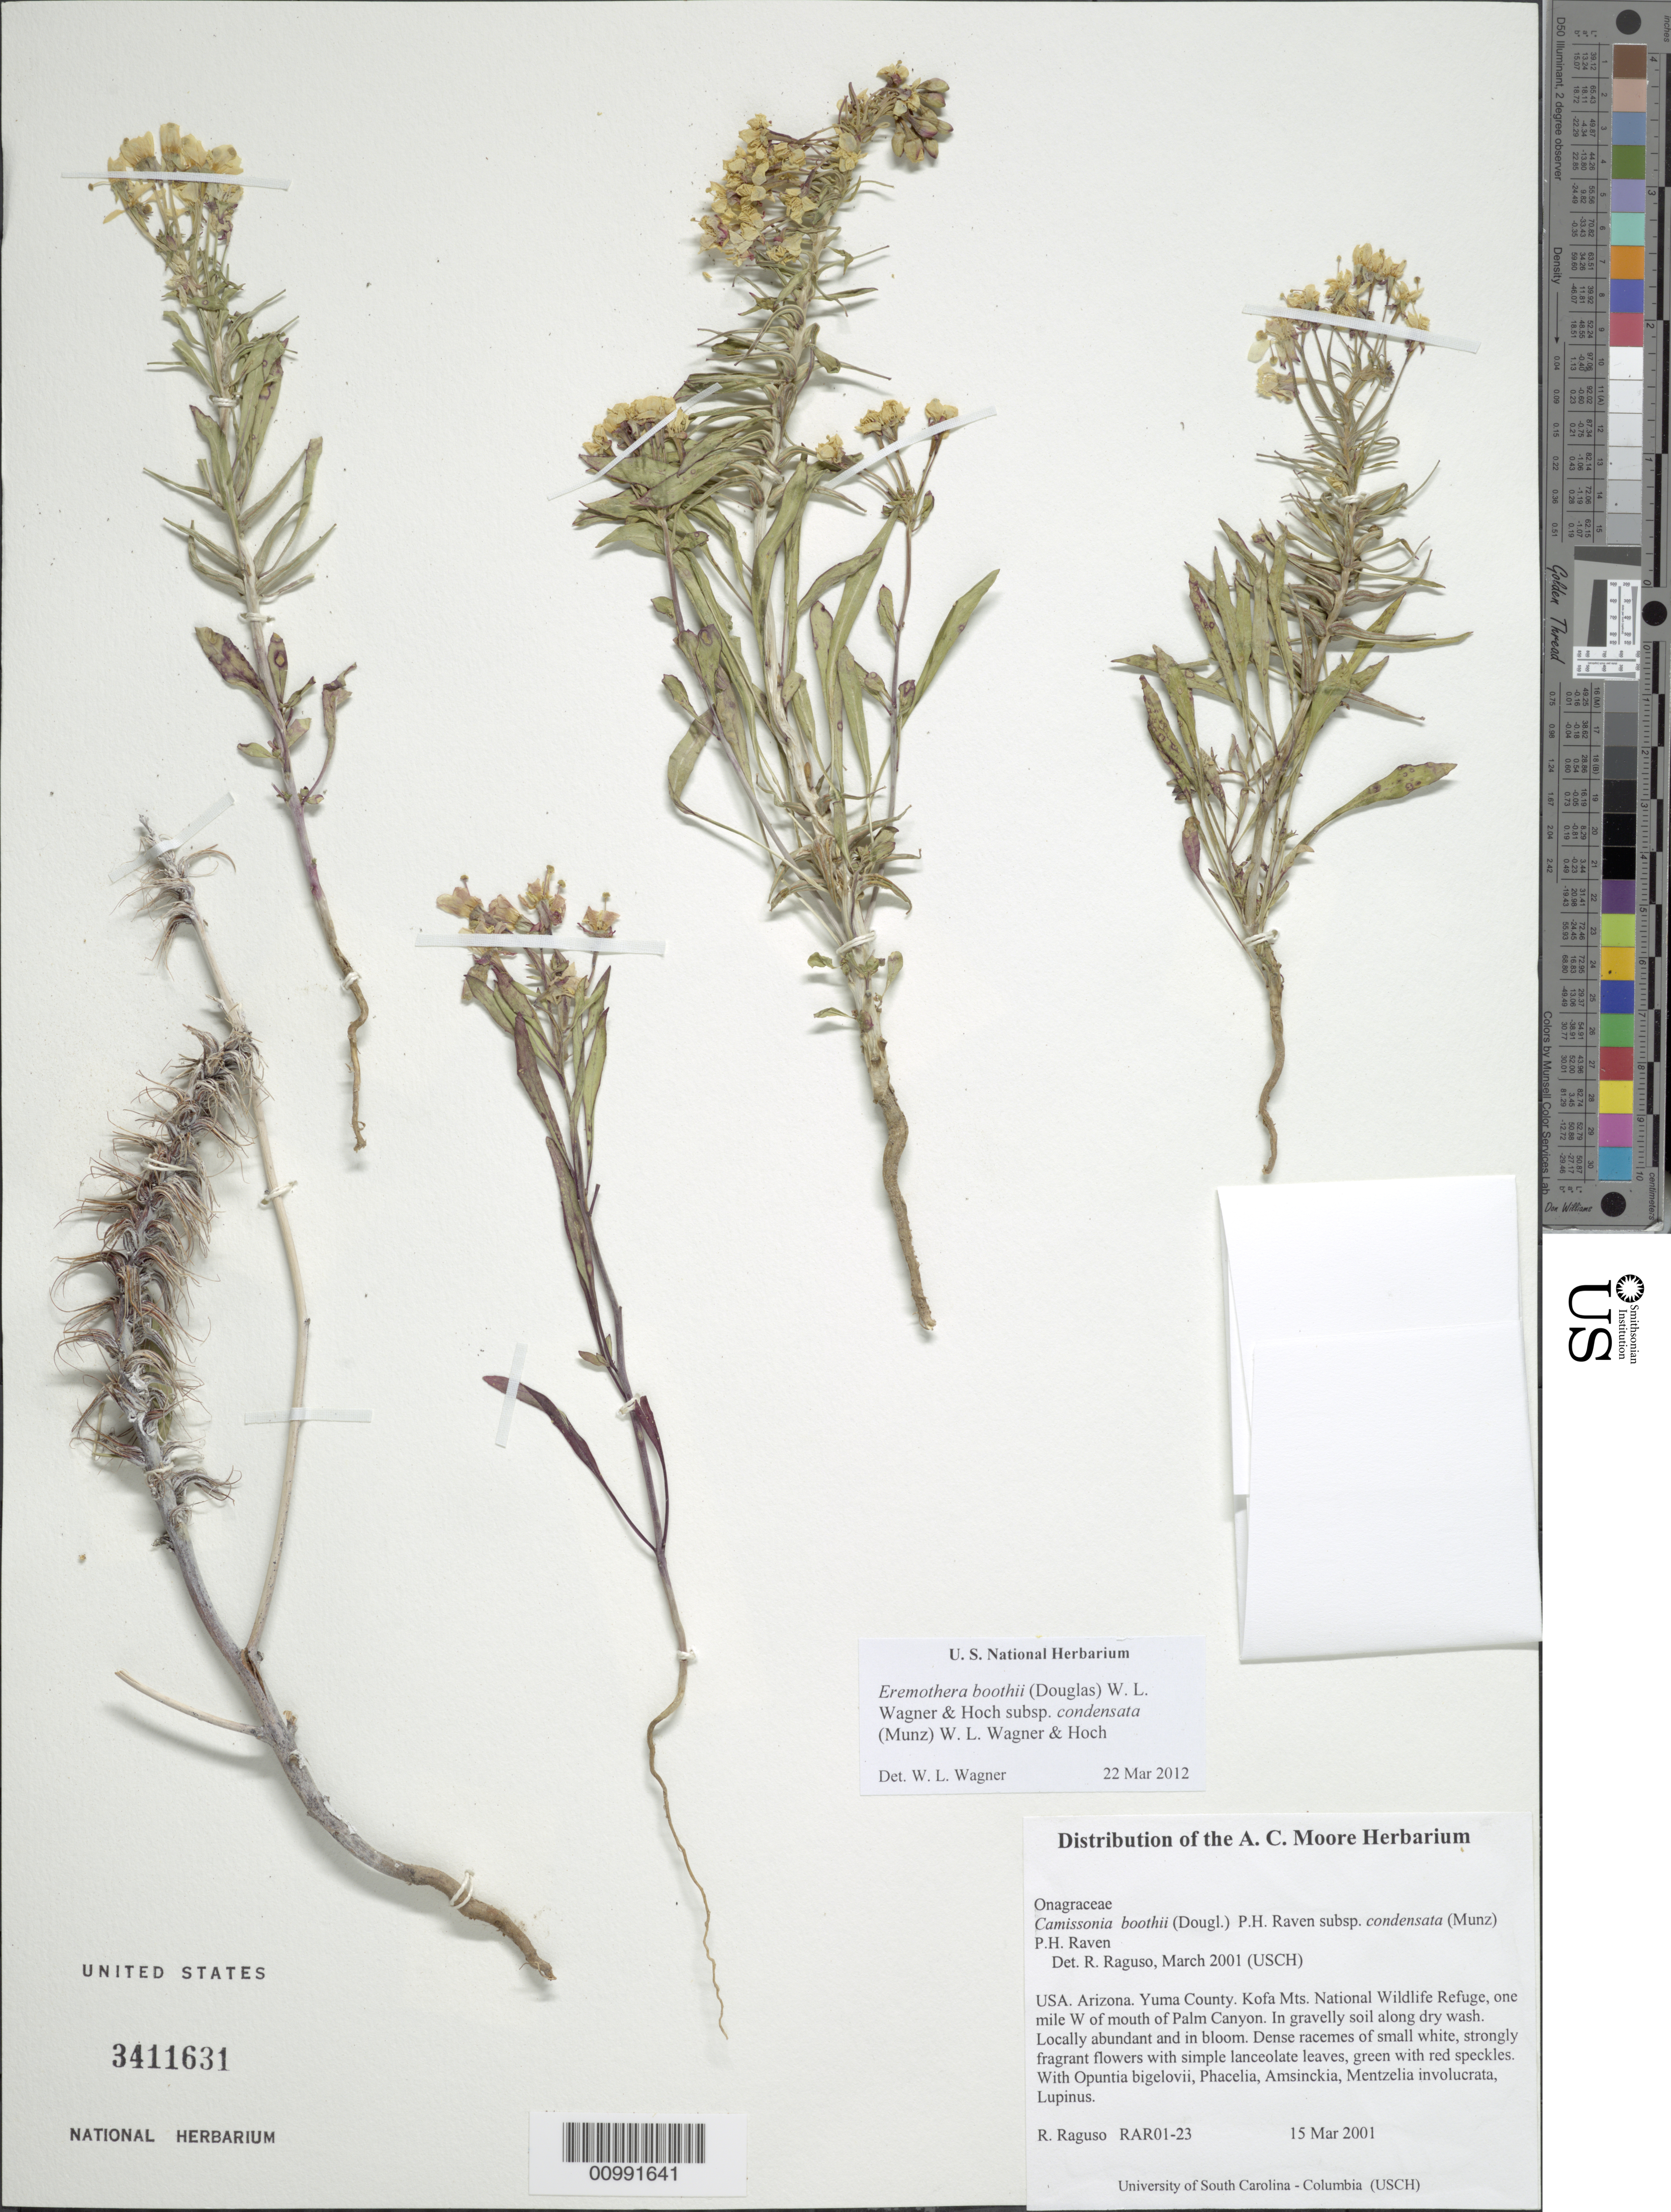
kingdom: Plantae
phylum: Tracheophyta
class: Magnoliopsida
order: Myrtales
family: Onagraceae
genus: Eremothera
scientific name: Eremothera boothii subsp. condensata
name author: (Munz) W.L. Wagner & Hoch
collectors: R. Raguso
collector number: RAR01-23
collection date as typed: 15 Mar 2001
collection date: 2001-03-15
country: United States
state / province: Arizona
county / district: Yuma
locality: Kofa Mountains National Wildlife Refuge, one miles west of mouth of Palm Canyon. In gravelly soil along dry wash.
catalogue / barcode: US 3411631